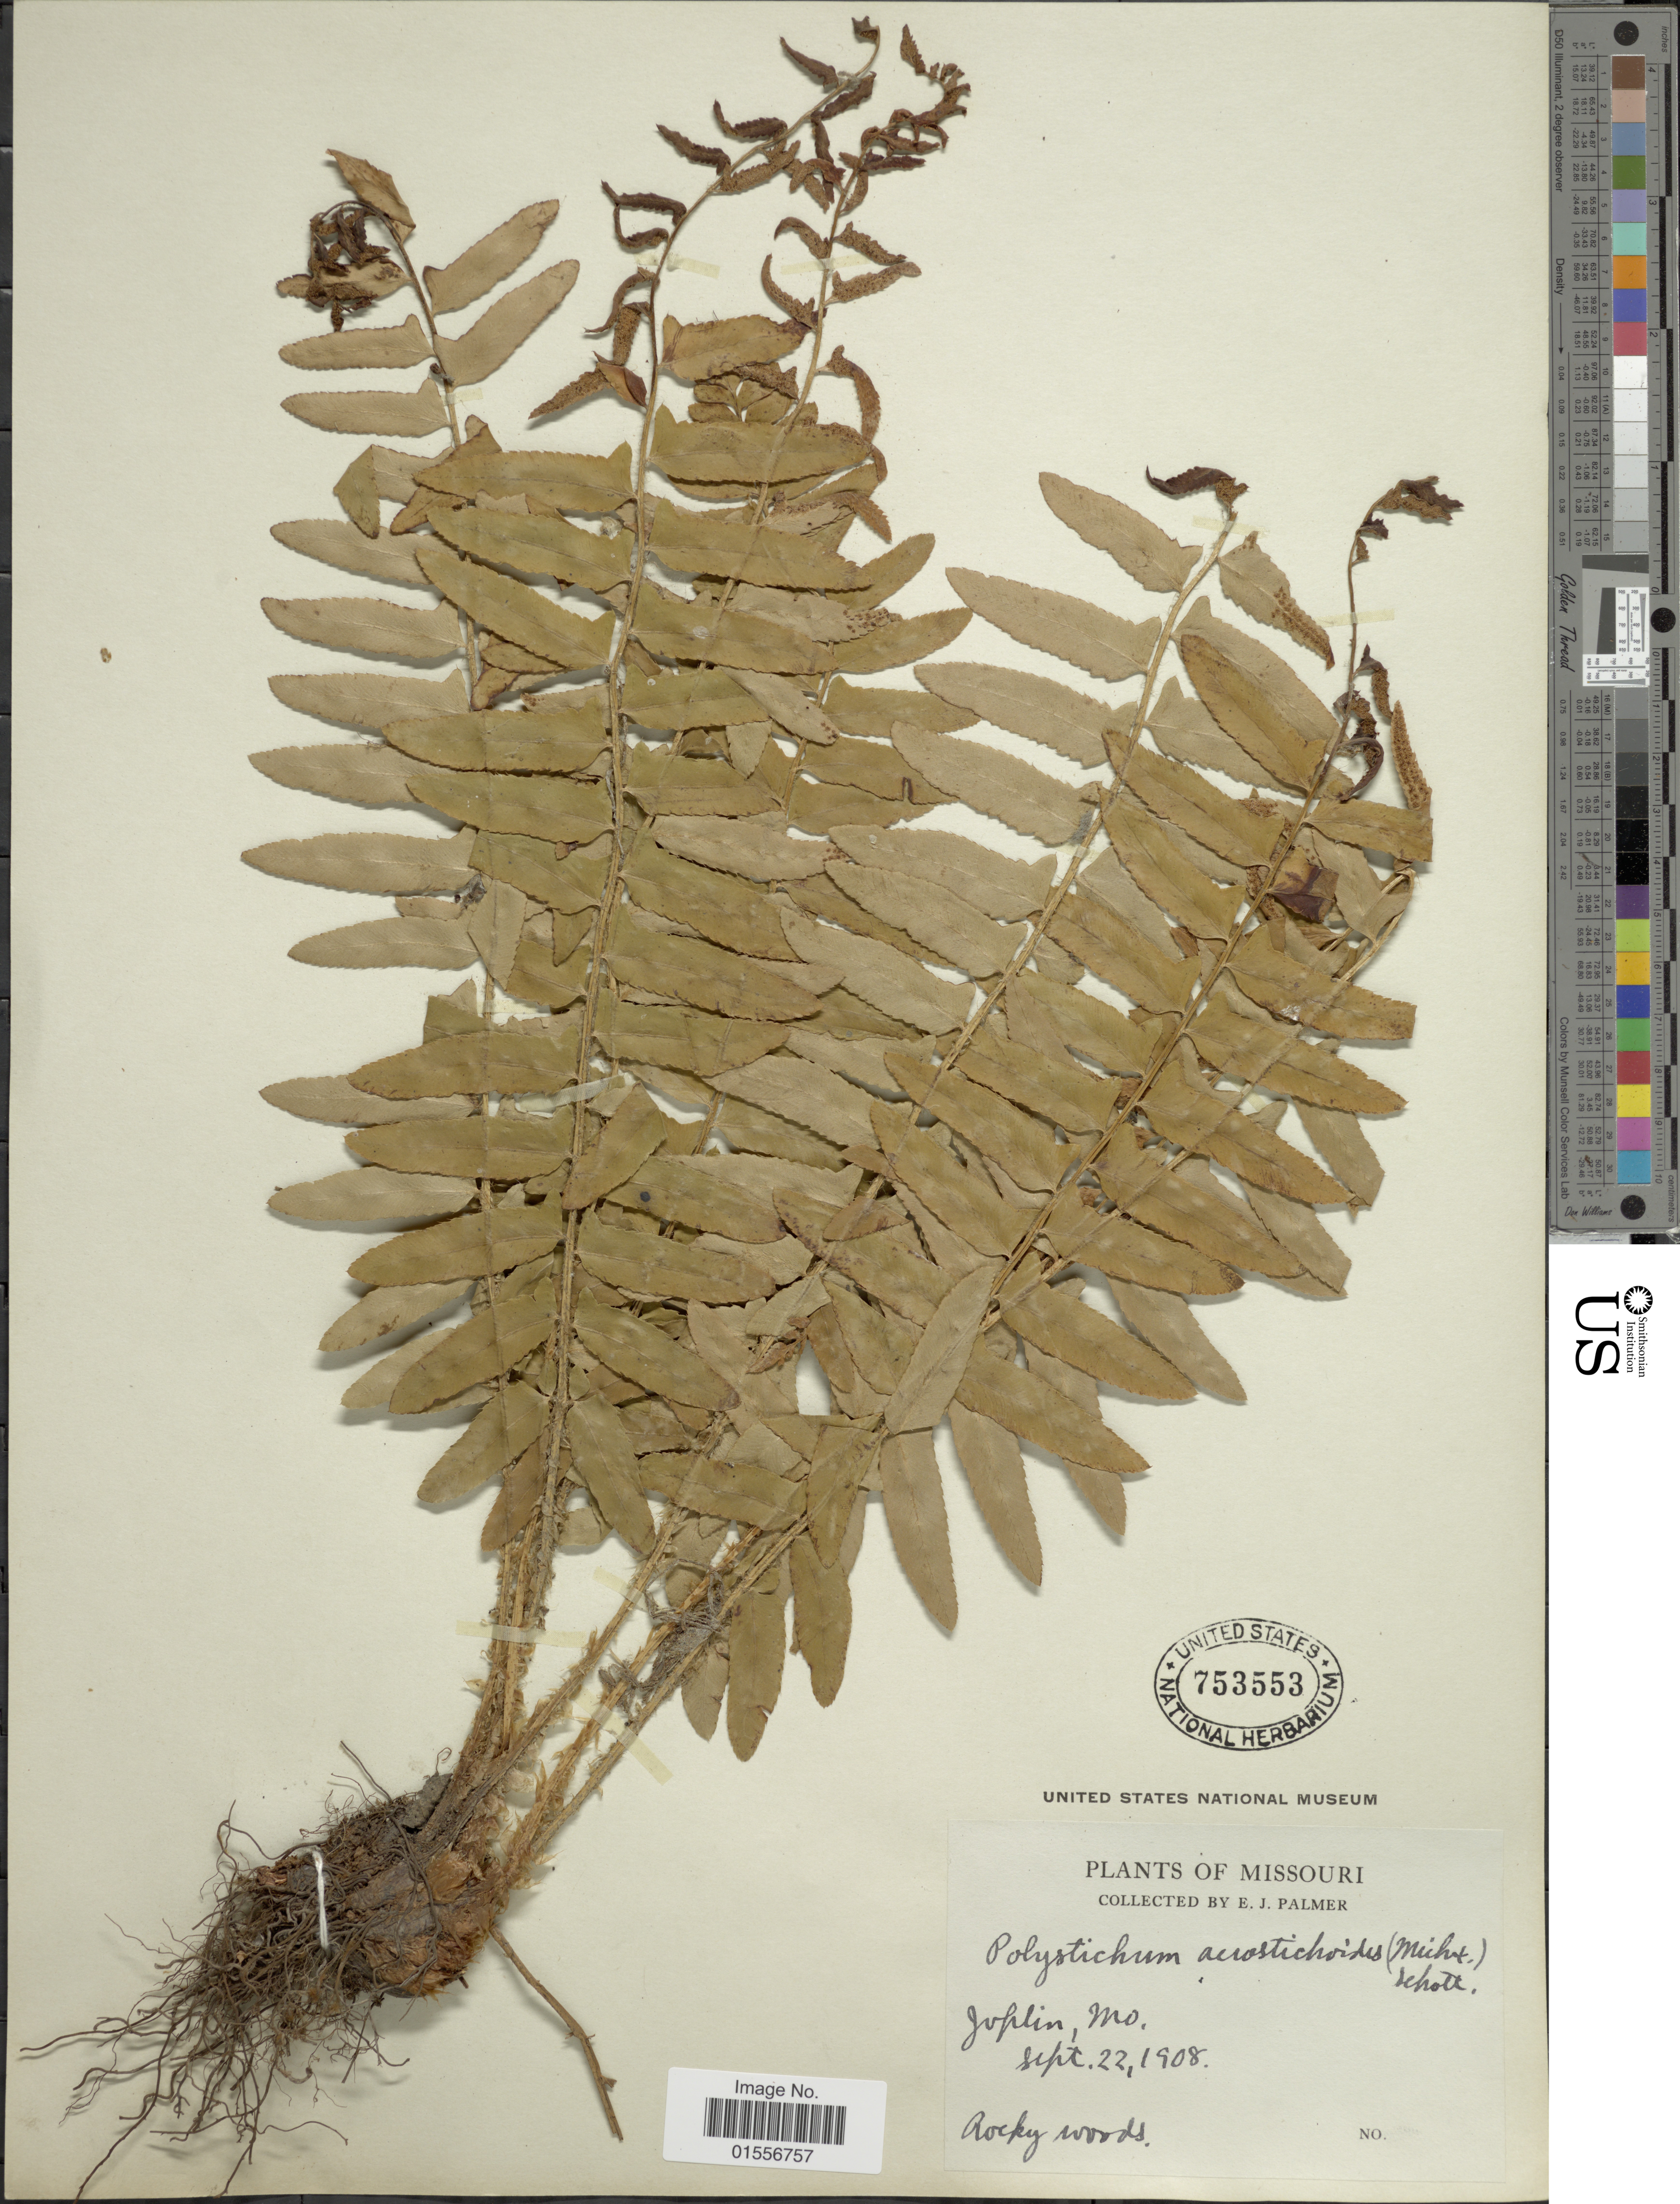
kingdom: Plantae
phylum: Tracheophyta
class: Polypodiopsida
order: Polypodiales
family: Dryopteridaceae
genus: Polystichum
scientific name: Polystichum acrostichoides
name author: (Michx.) Schott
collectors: E. J. Palmer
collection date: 1908-09-22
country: United States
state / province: Missouri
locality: Joplin.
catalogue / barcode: US 753553